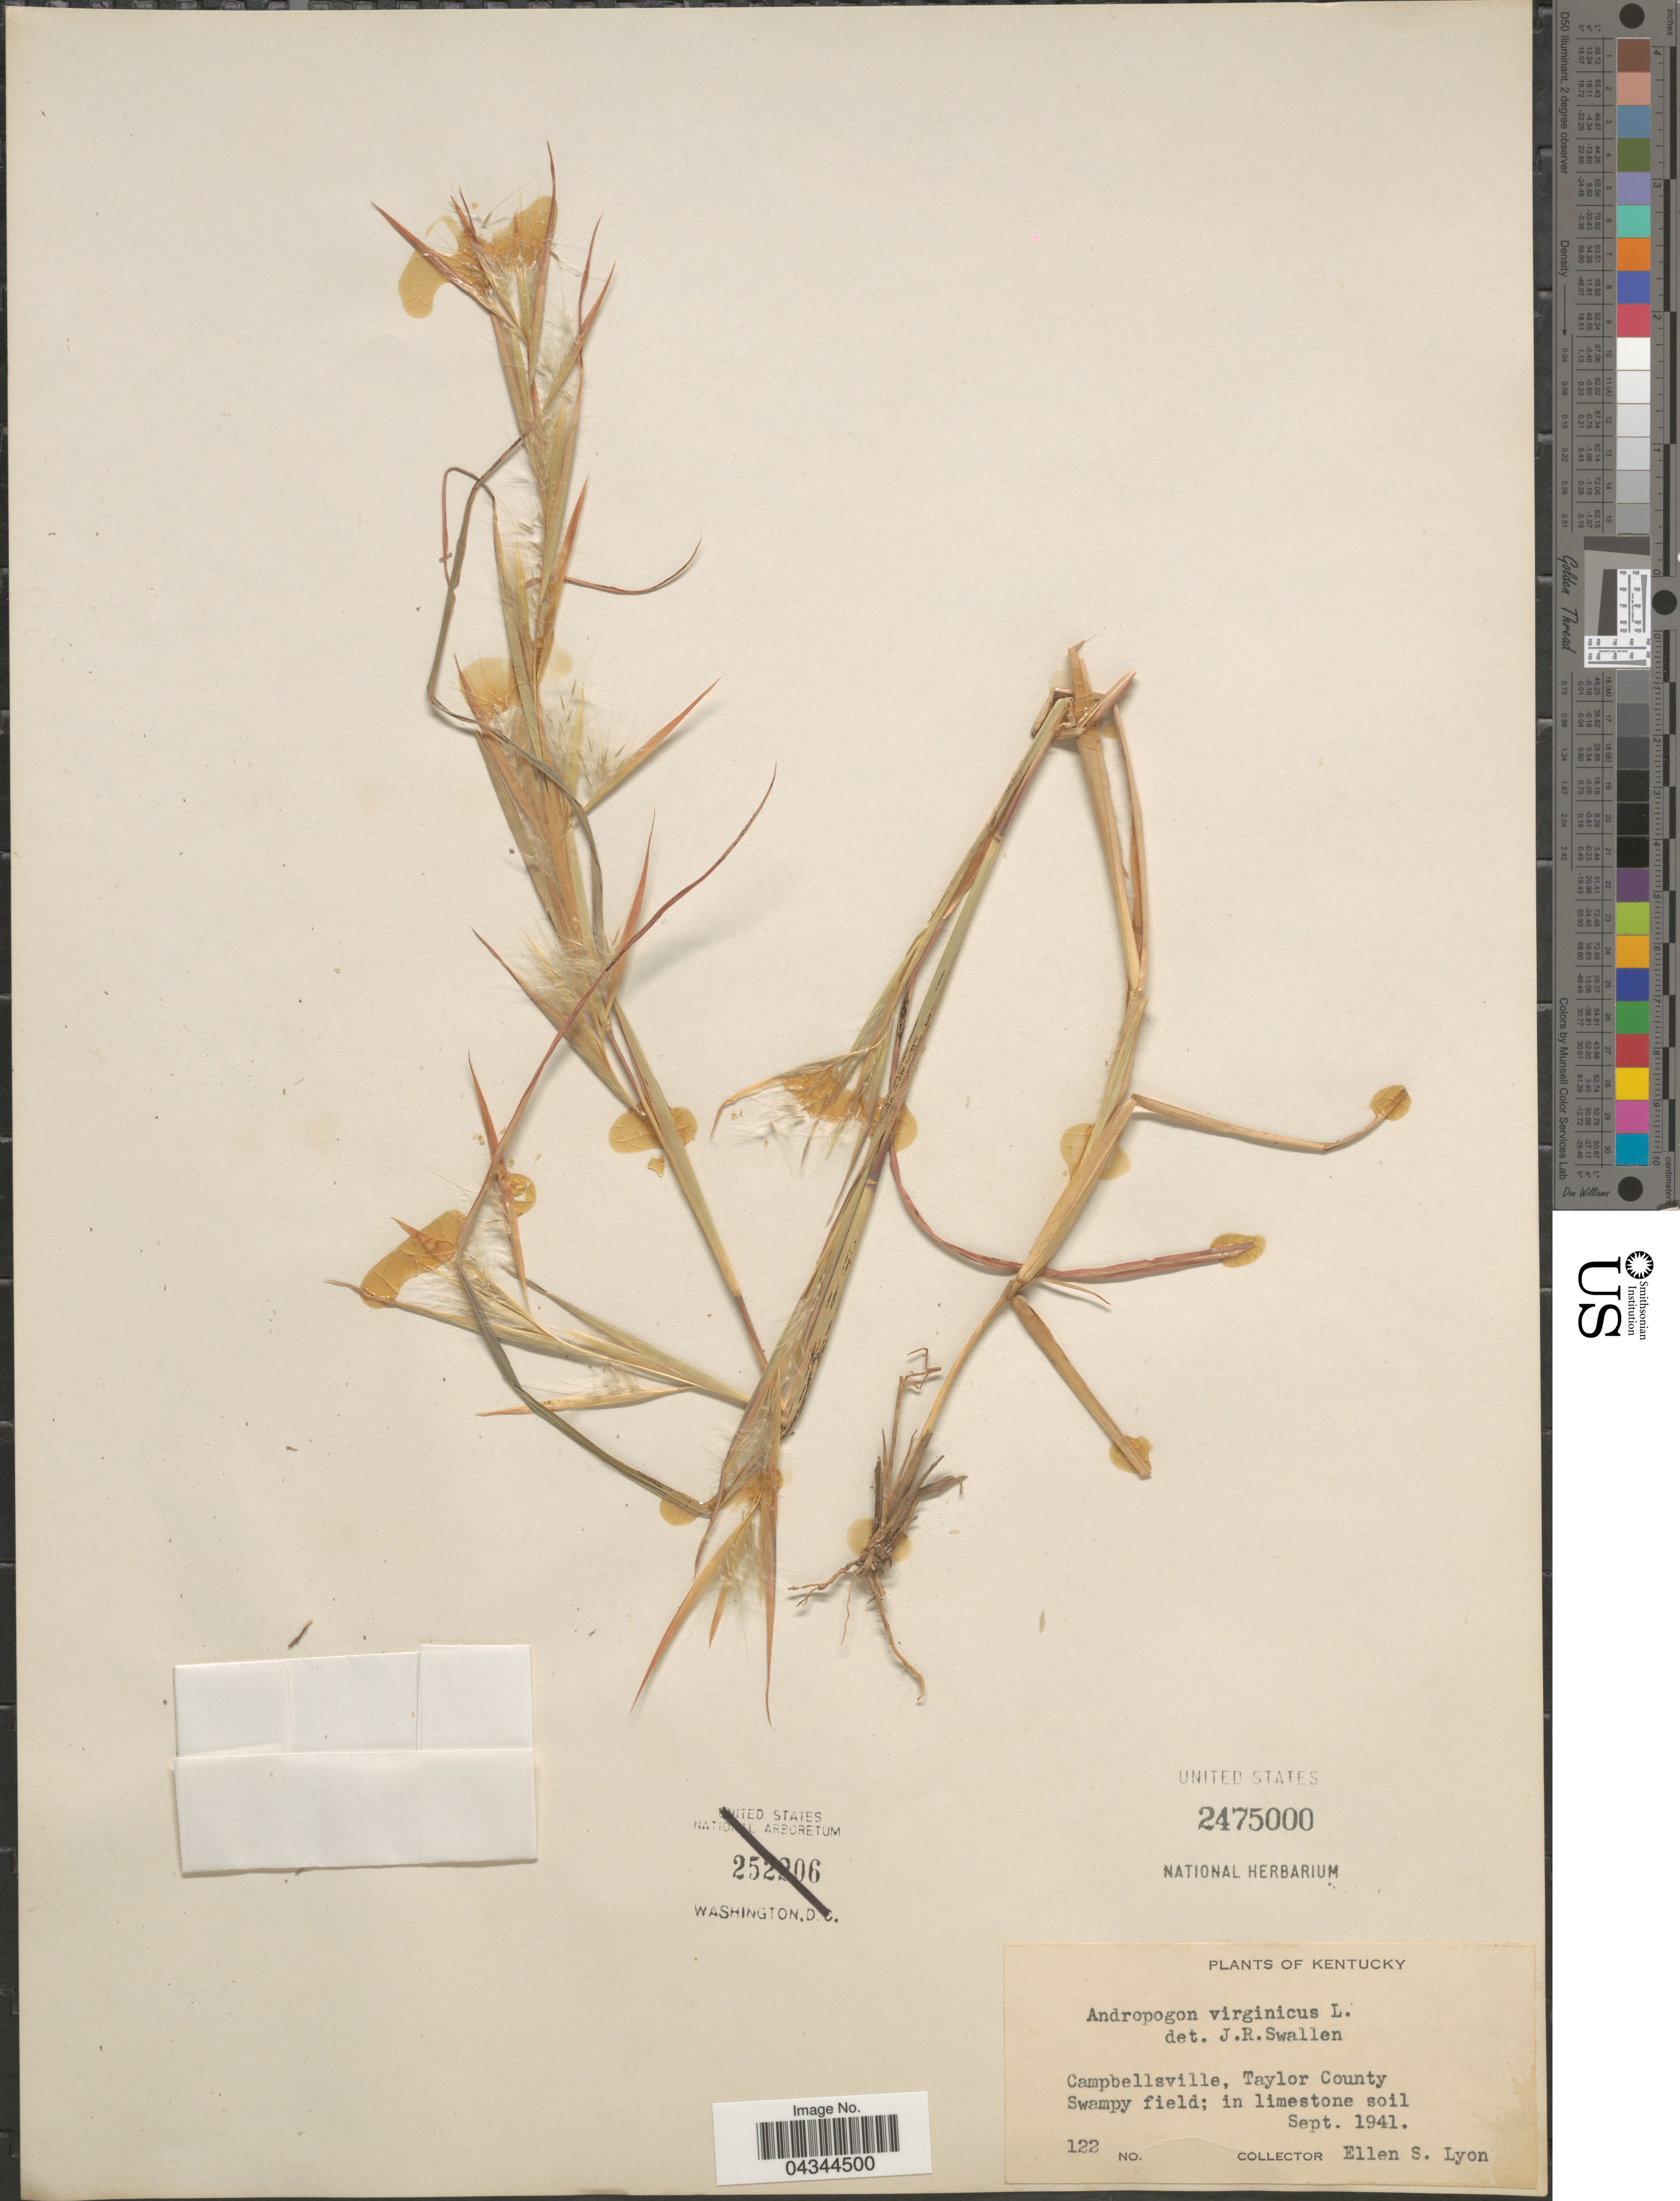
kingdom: Plantae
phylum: Tracheophyta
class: Liliopsida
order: Poales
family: Poaceae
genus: Andropogon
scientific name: Andropogon virginicus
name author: L.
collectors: E. Lyon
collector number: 122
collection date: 1941-09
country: United States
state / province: Kentucky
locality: Campbellsville, Taylor County.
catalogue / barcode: US 2475000